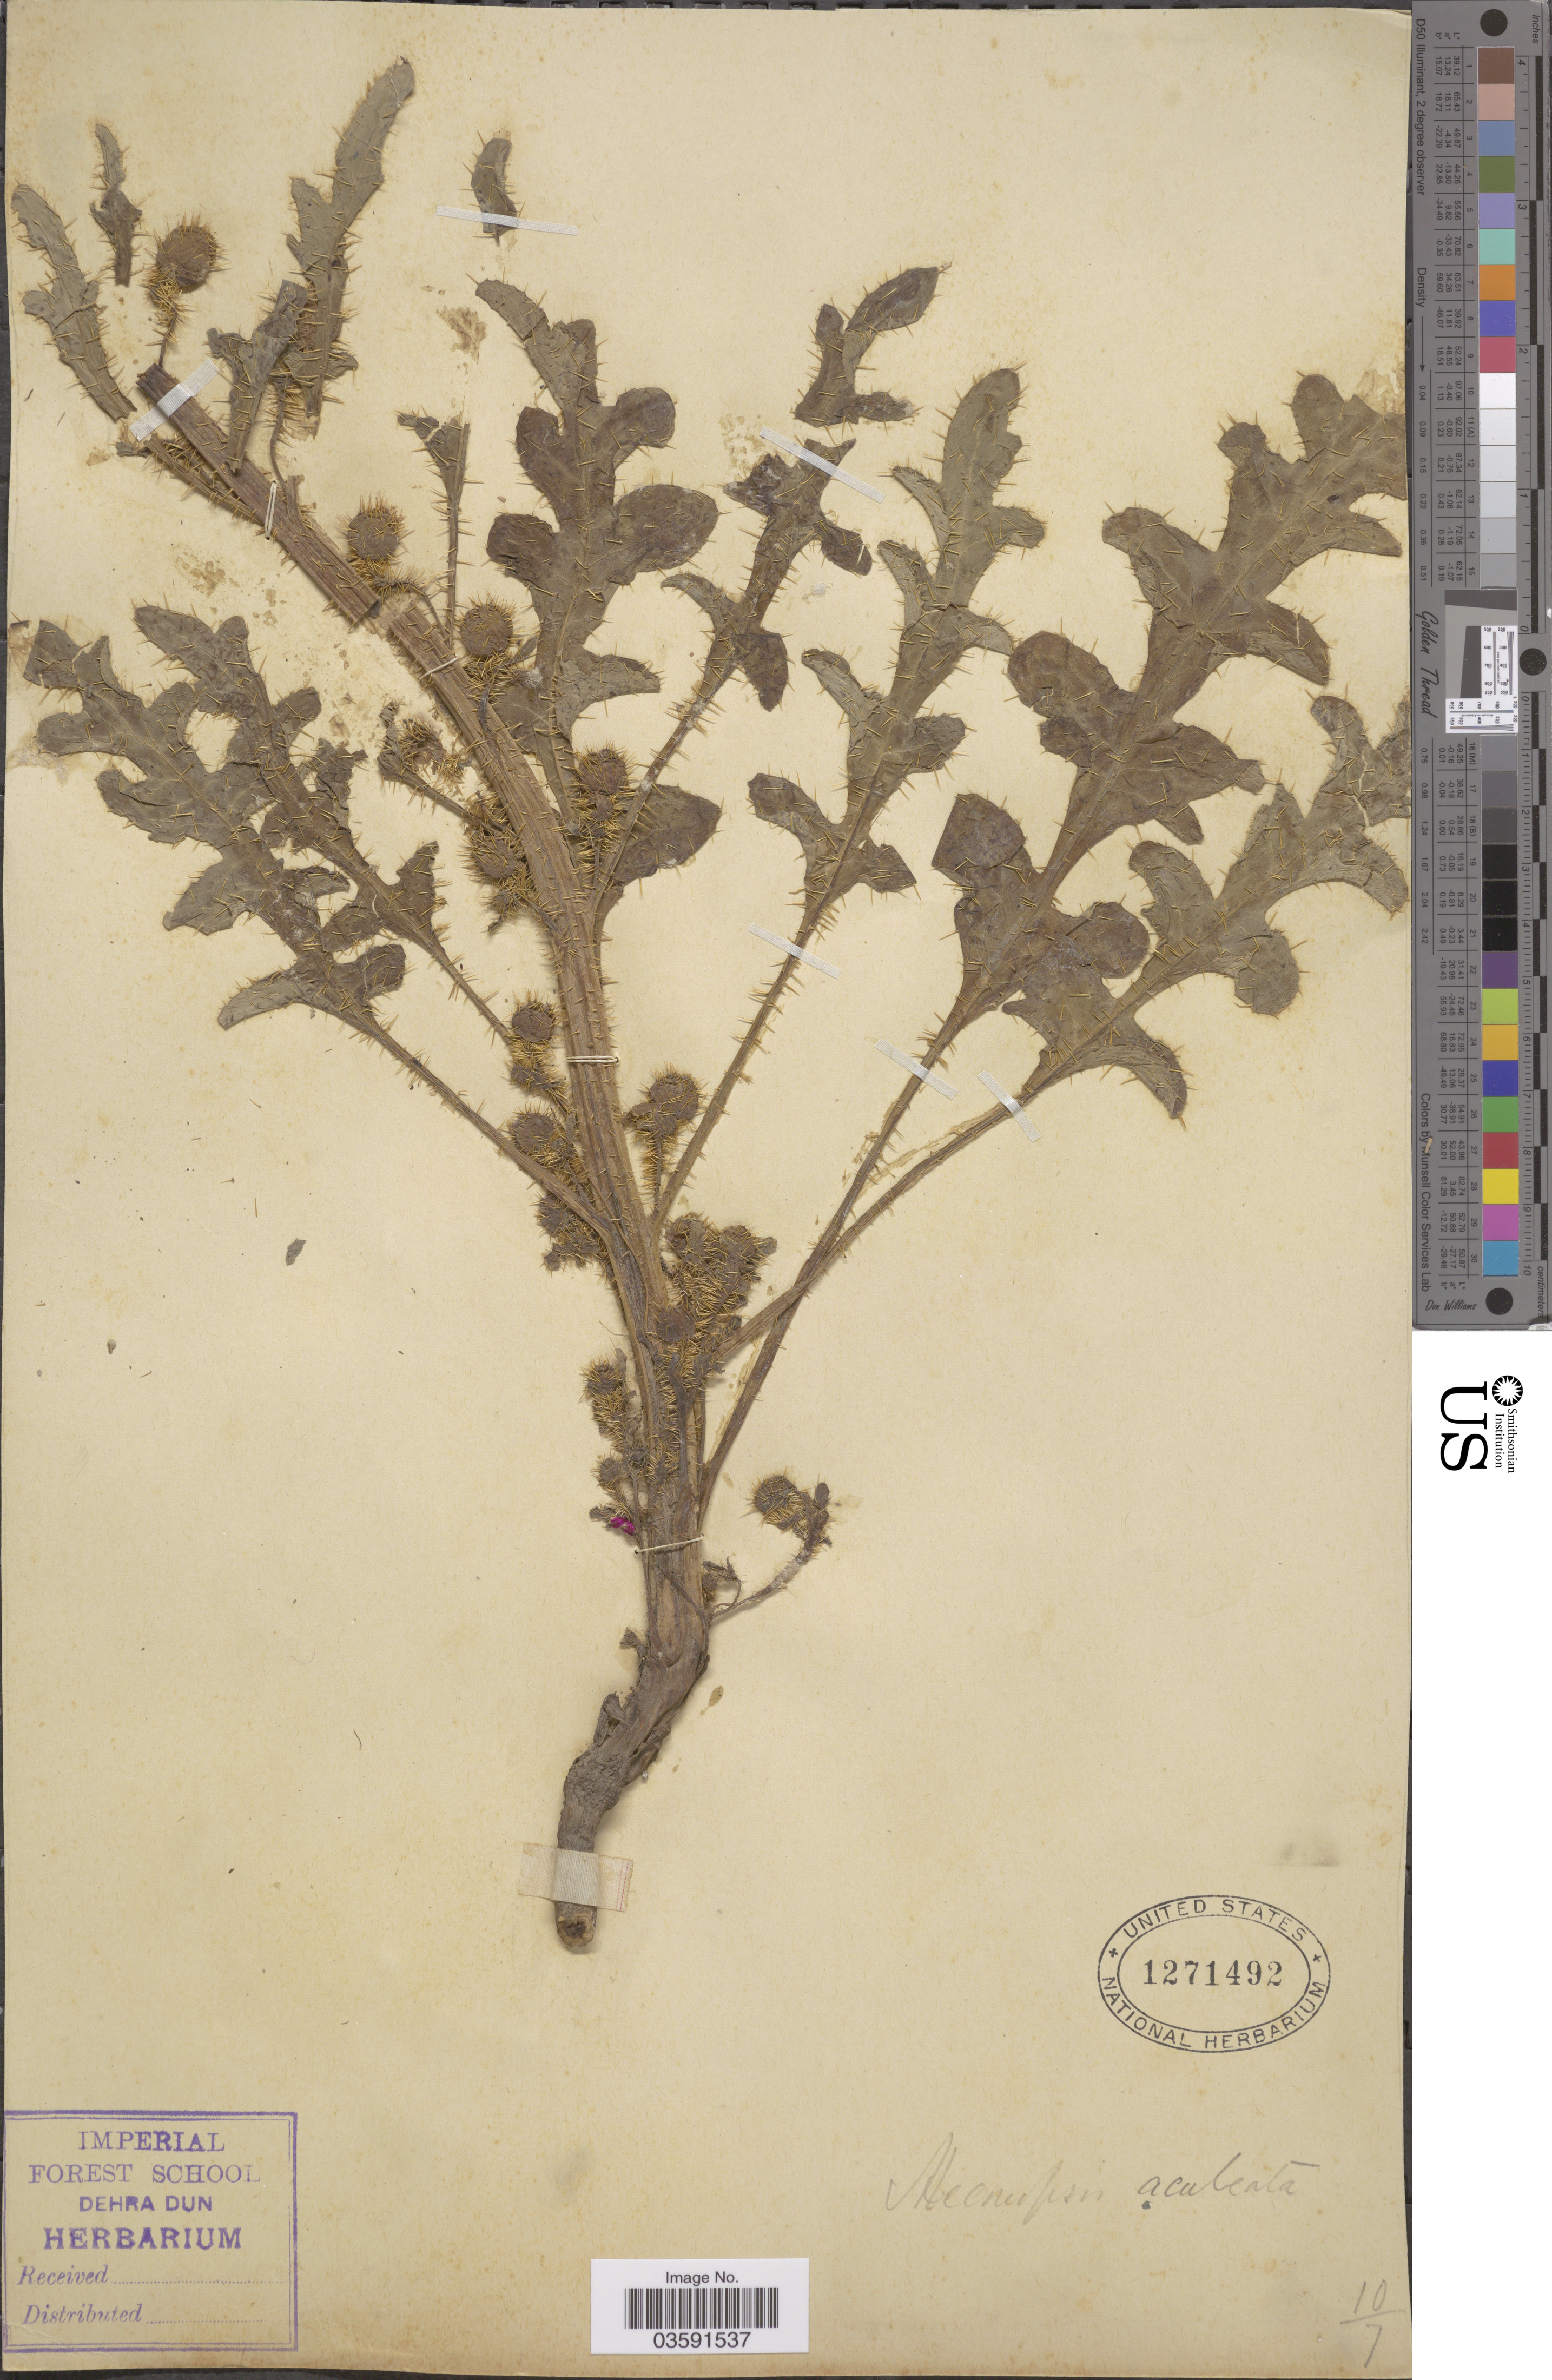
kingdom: Plantae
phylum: Tracheophyta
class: Magnoliopsida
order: Ranunculales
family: Papaveraceae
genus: Meconopsis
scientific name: Meconopsis aculeata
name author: Royle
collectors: Forest Research Institute - Dehra Dun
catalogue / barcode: US 1271492